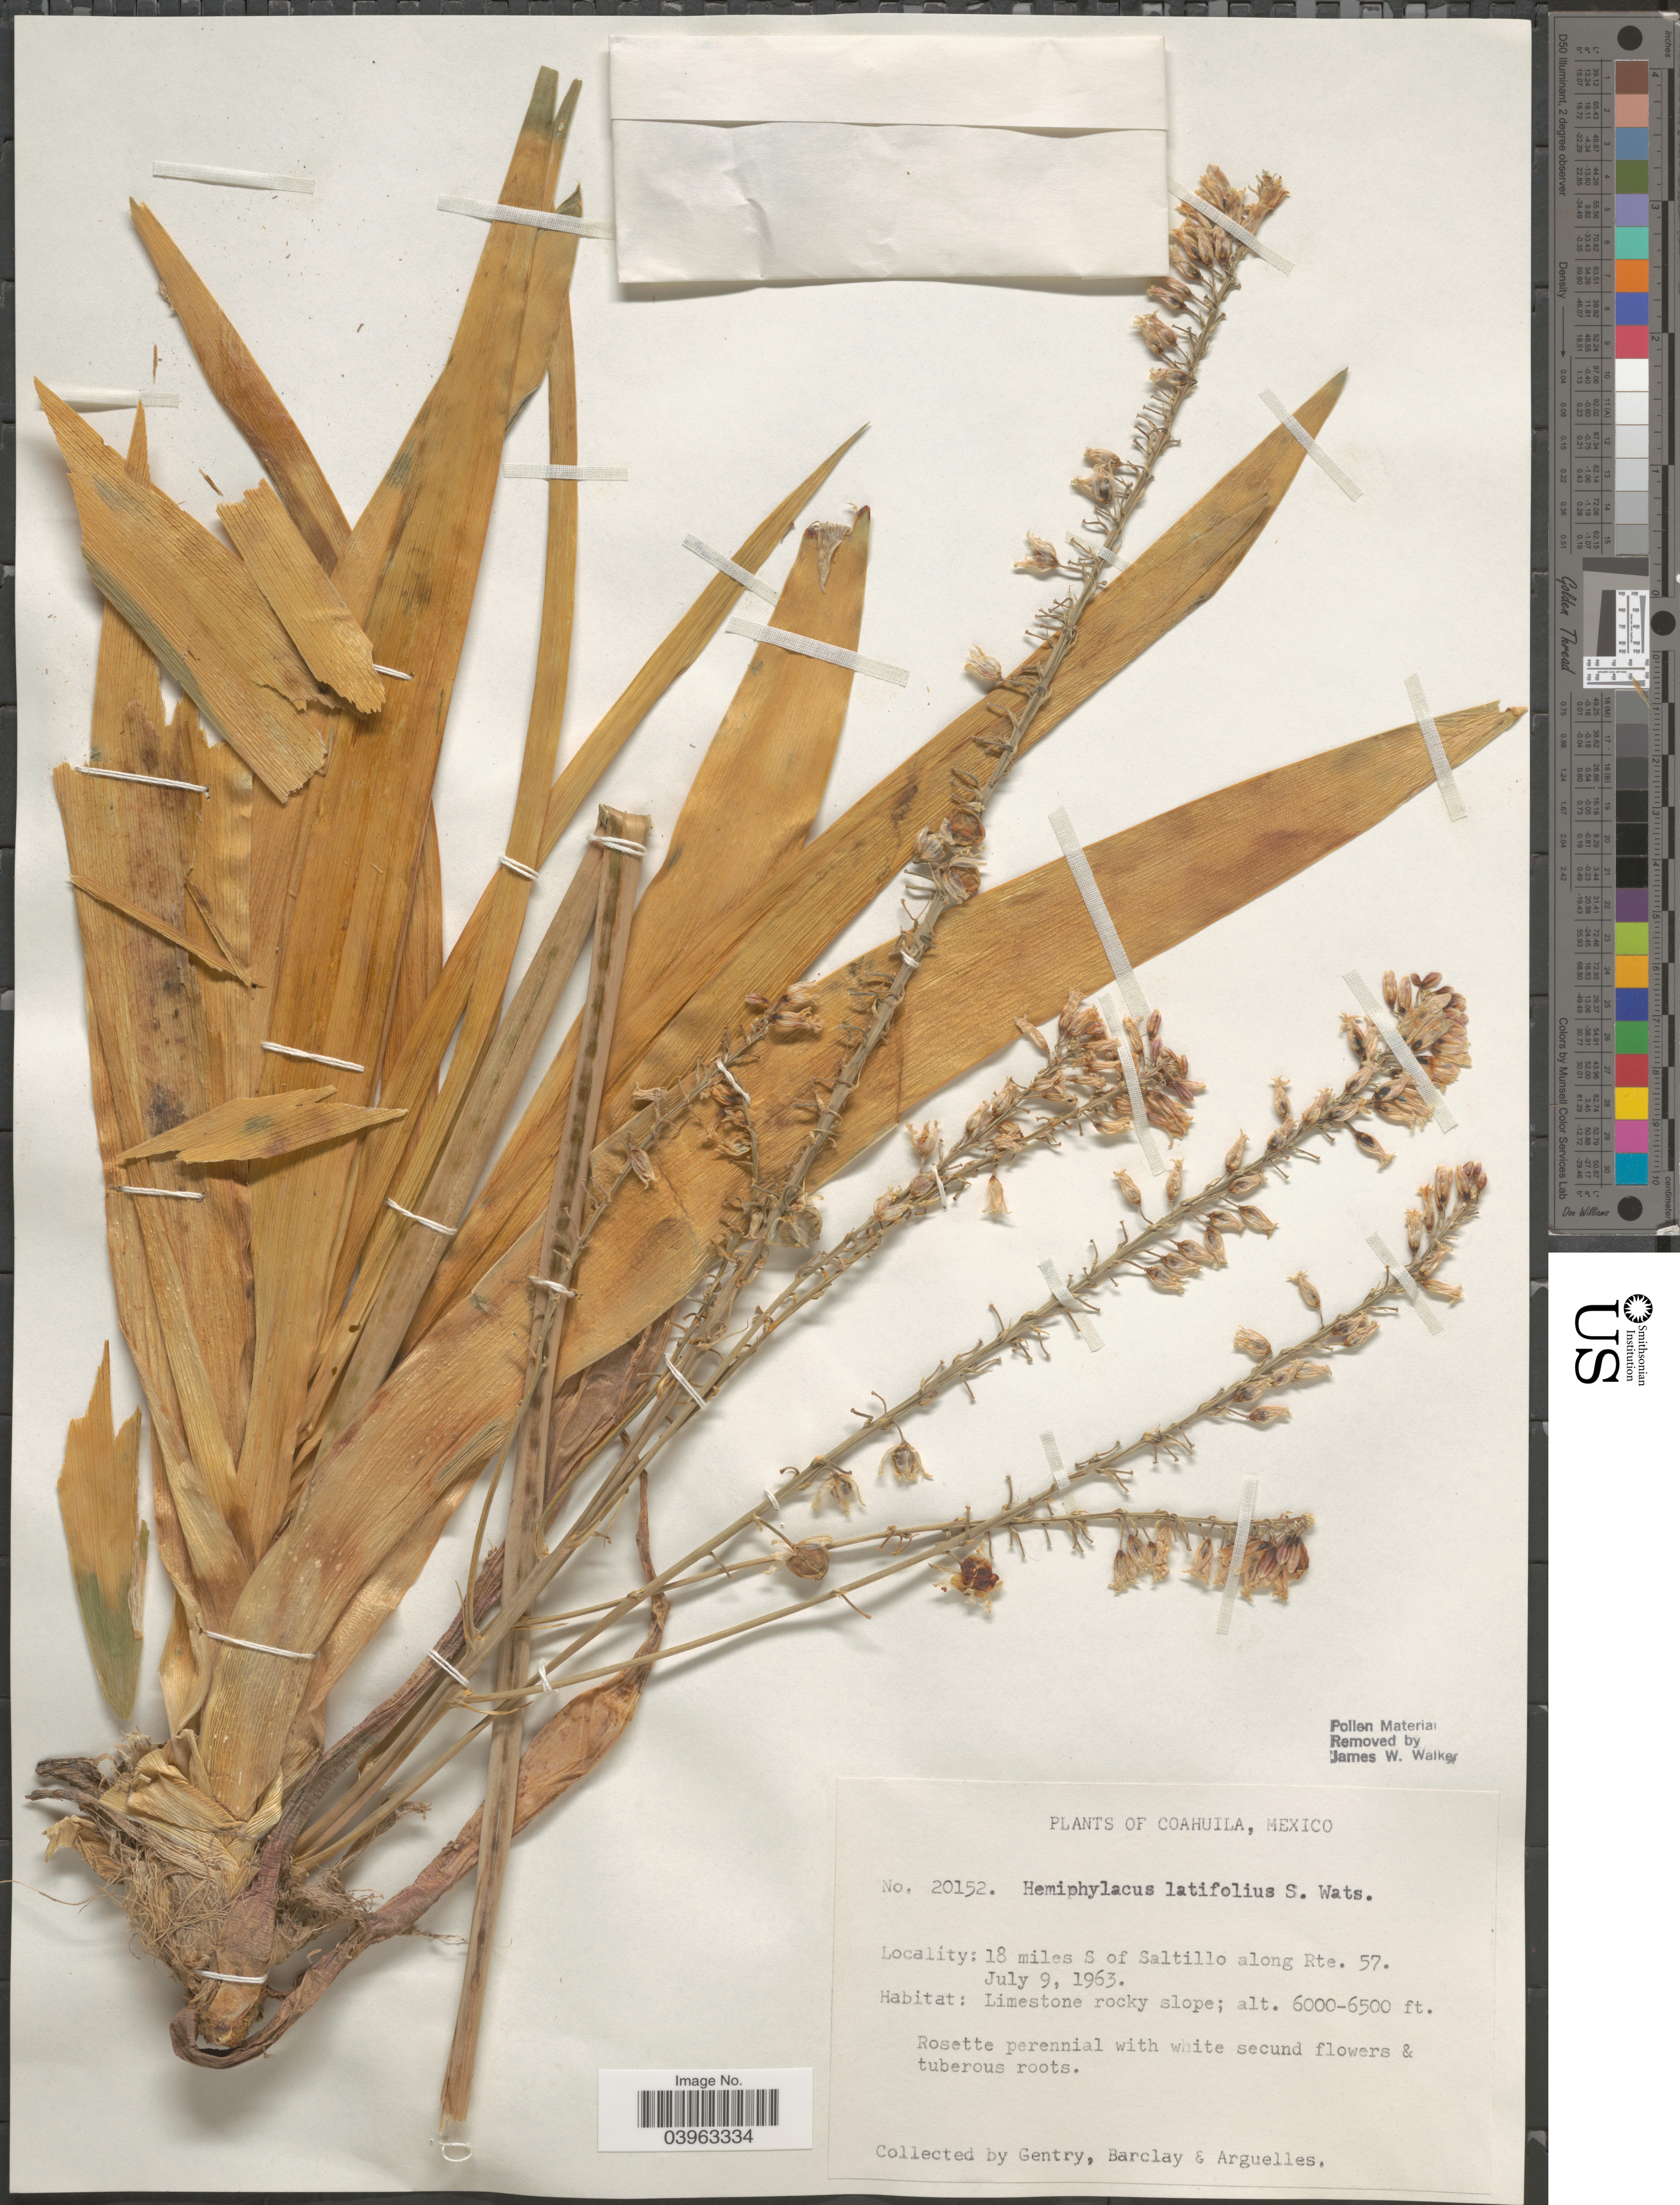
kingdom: Plantae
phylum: Tracheophyta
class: Liliopsida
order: Asparagales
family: Asparagaceae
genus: Hemiphylacus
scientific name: Hemiphylacus latifolius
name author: S. Watson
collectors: Gentry, --, -- Barclay & Arguelles, --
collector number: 20152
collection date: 1963-07-09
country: Mexico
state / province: Coahuila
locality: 18 miles S of Saltillo along Rte. 57.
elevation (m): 1829